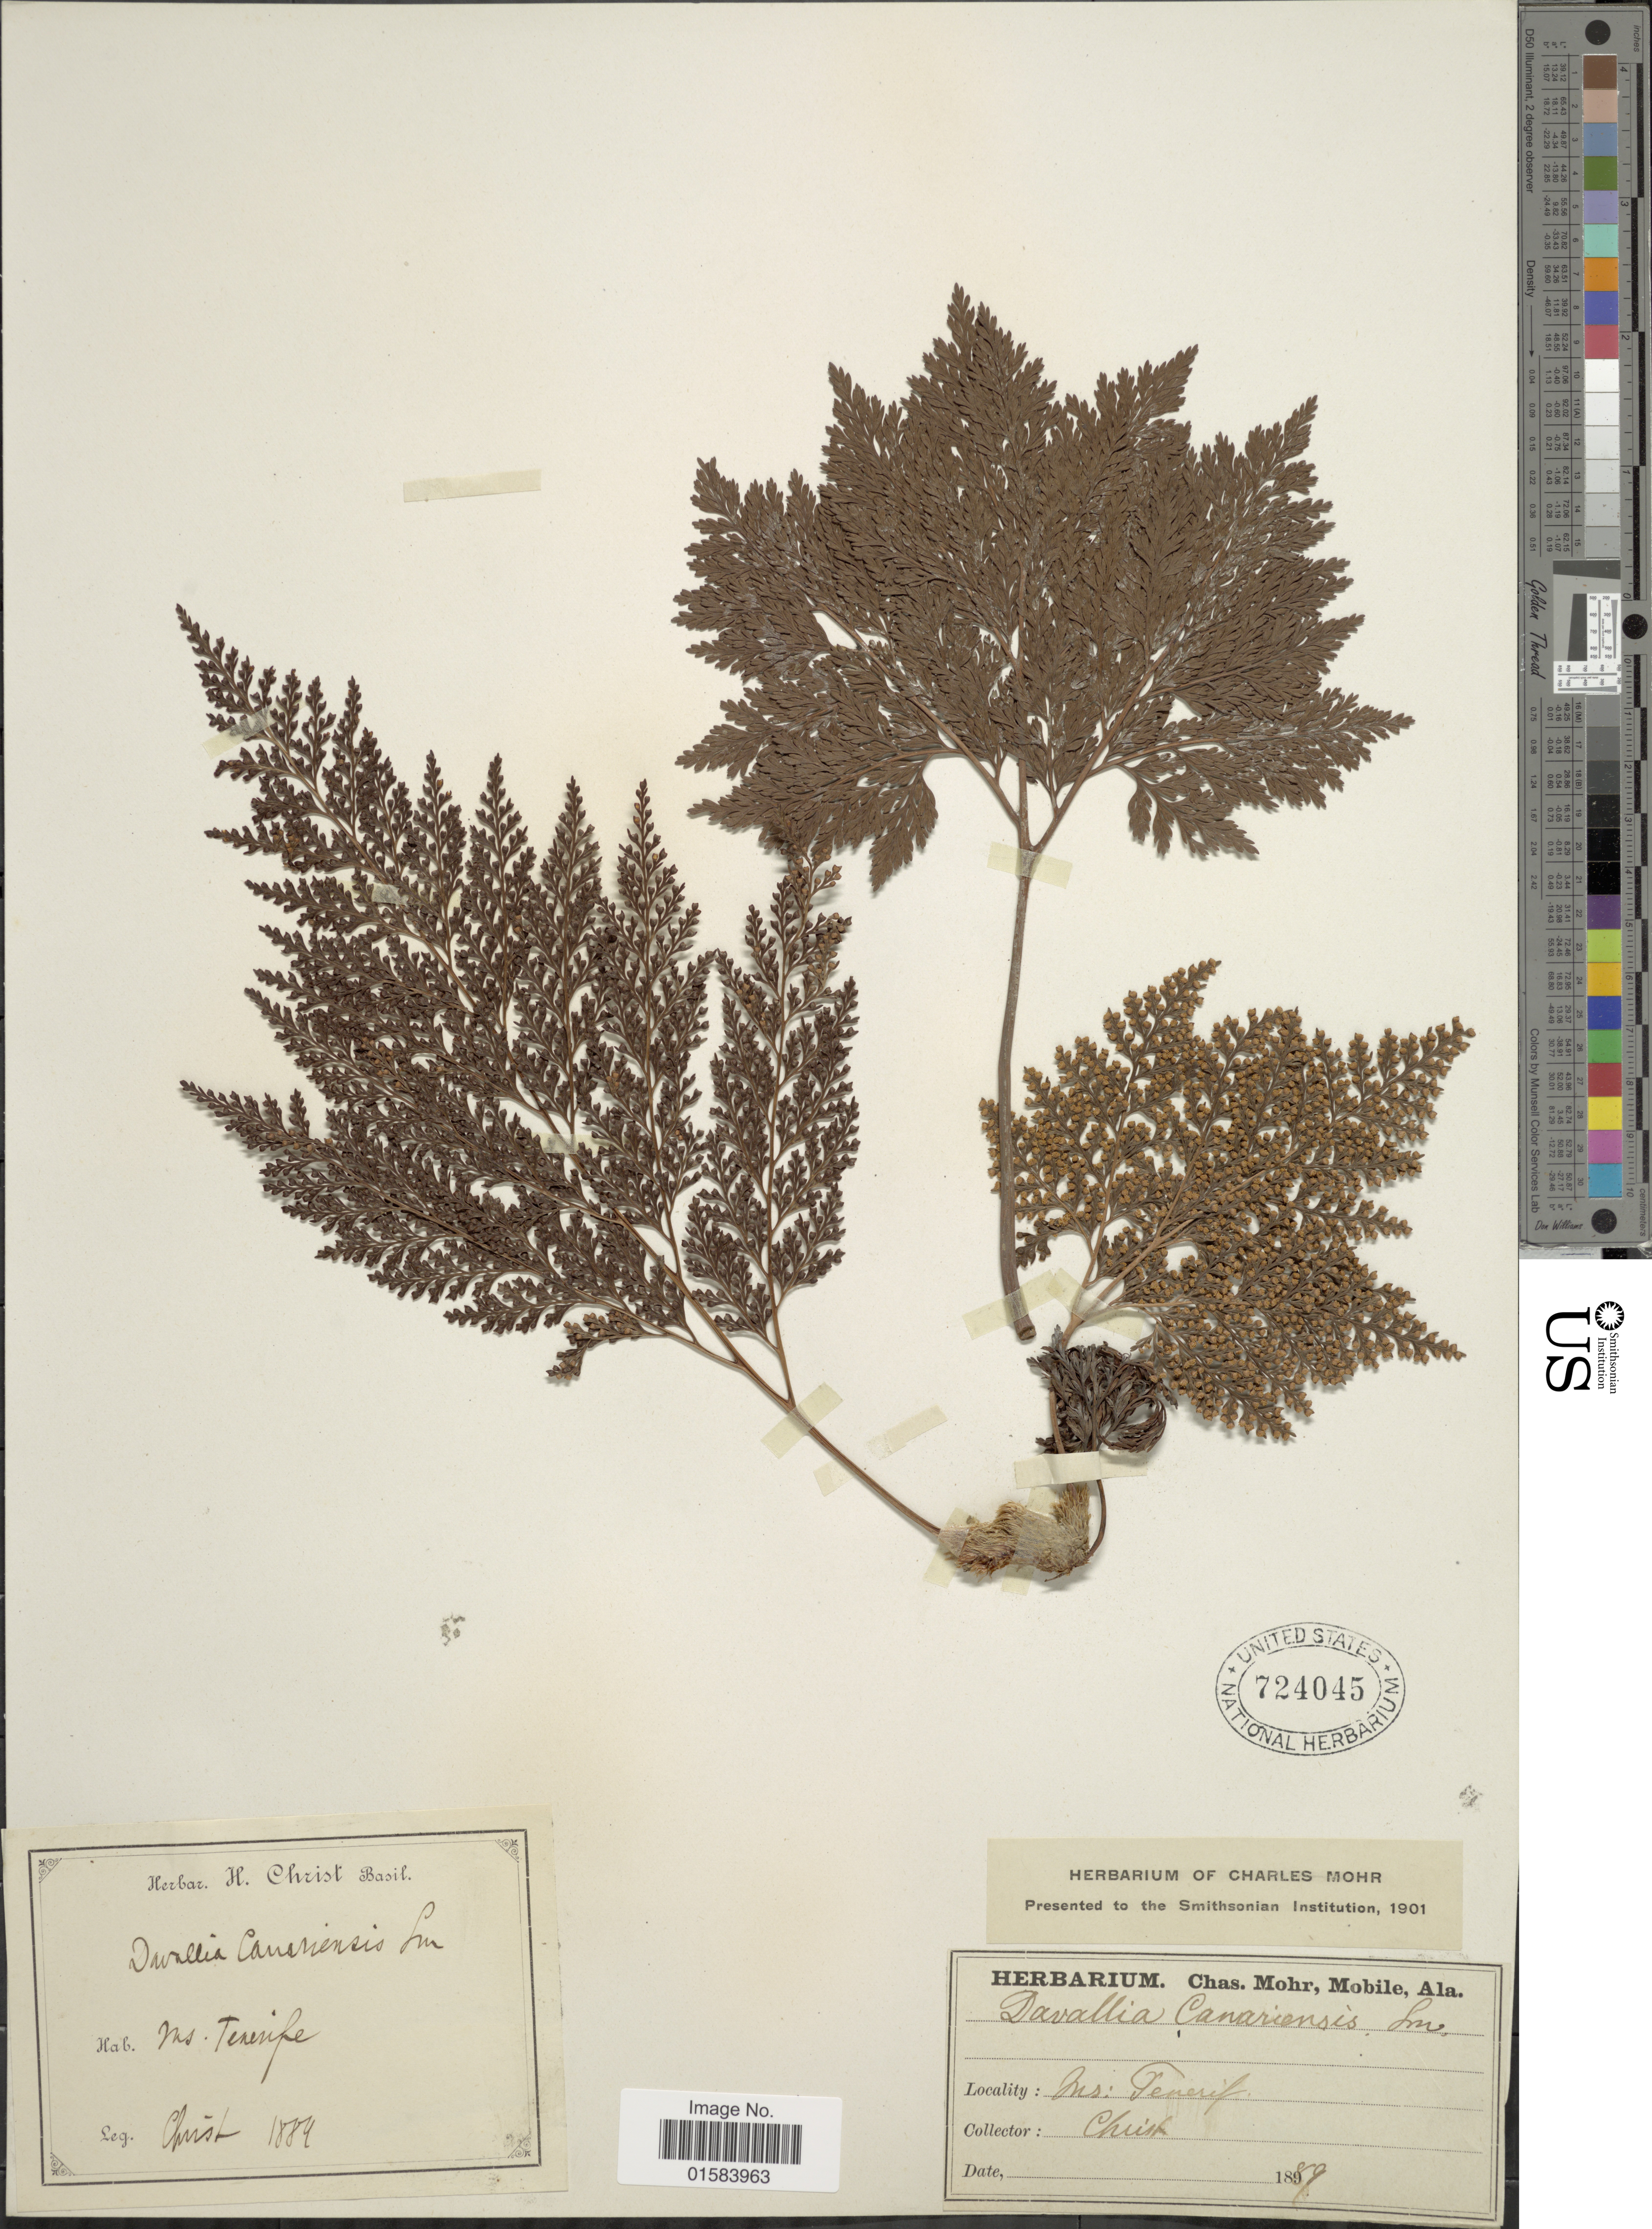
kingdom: Plantae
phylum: Tracheophyta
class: Polypodiopsida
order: Polypodiales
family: Davalliaceae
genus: Davallia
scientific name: Davallia canariensis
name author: (L.) Sm.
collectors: H. Christ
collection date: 1889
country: Spain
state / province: Canarias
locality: Ins. Tenerif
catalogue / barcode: US 724045